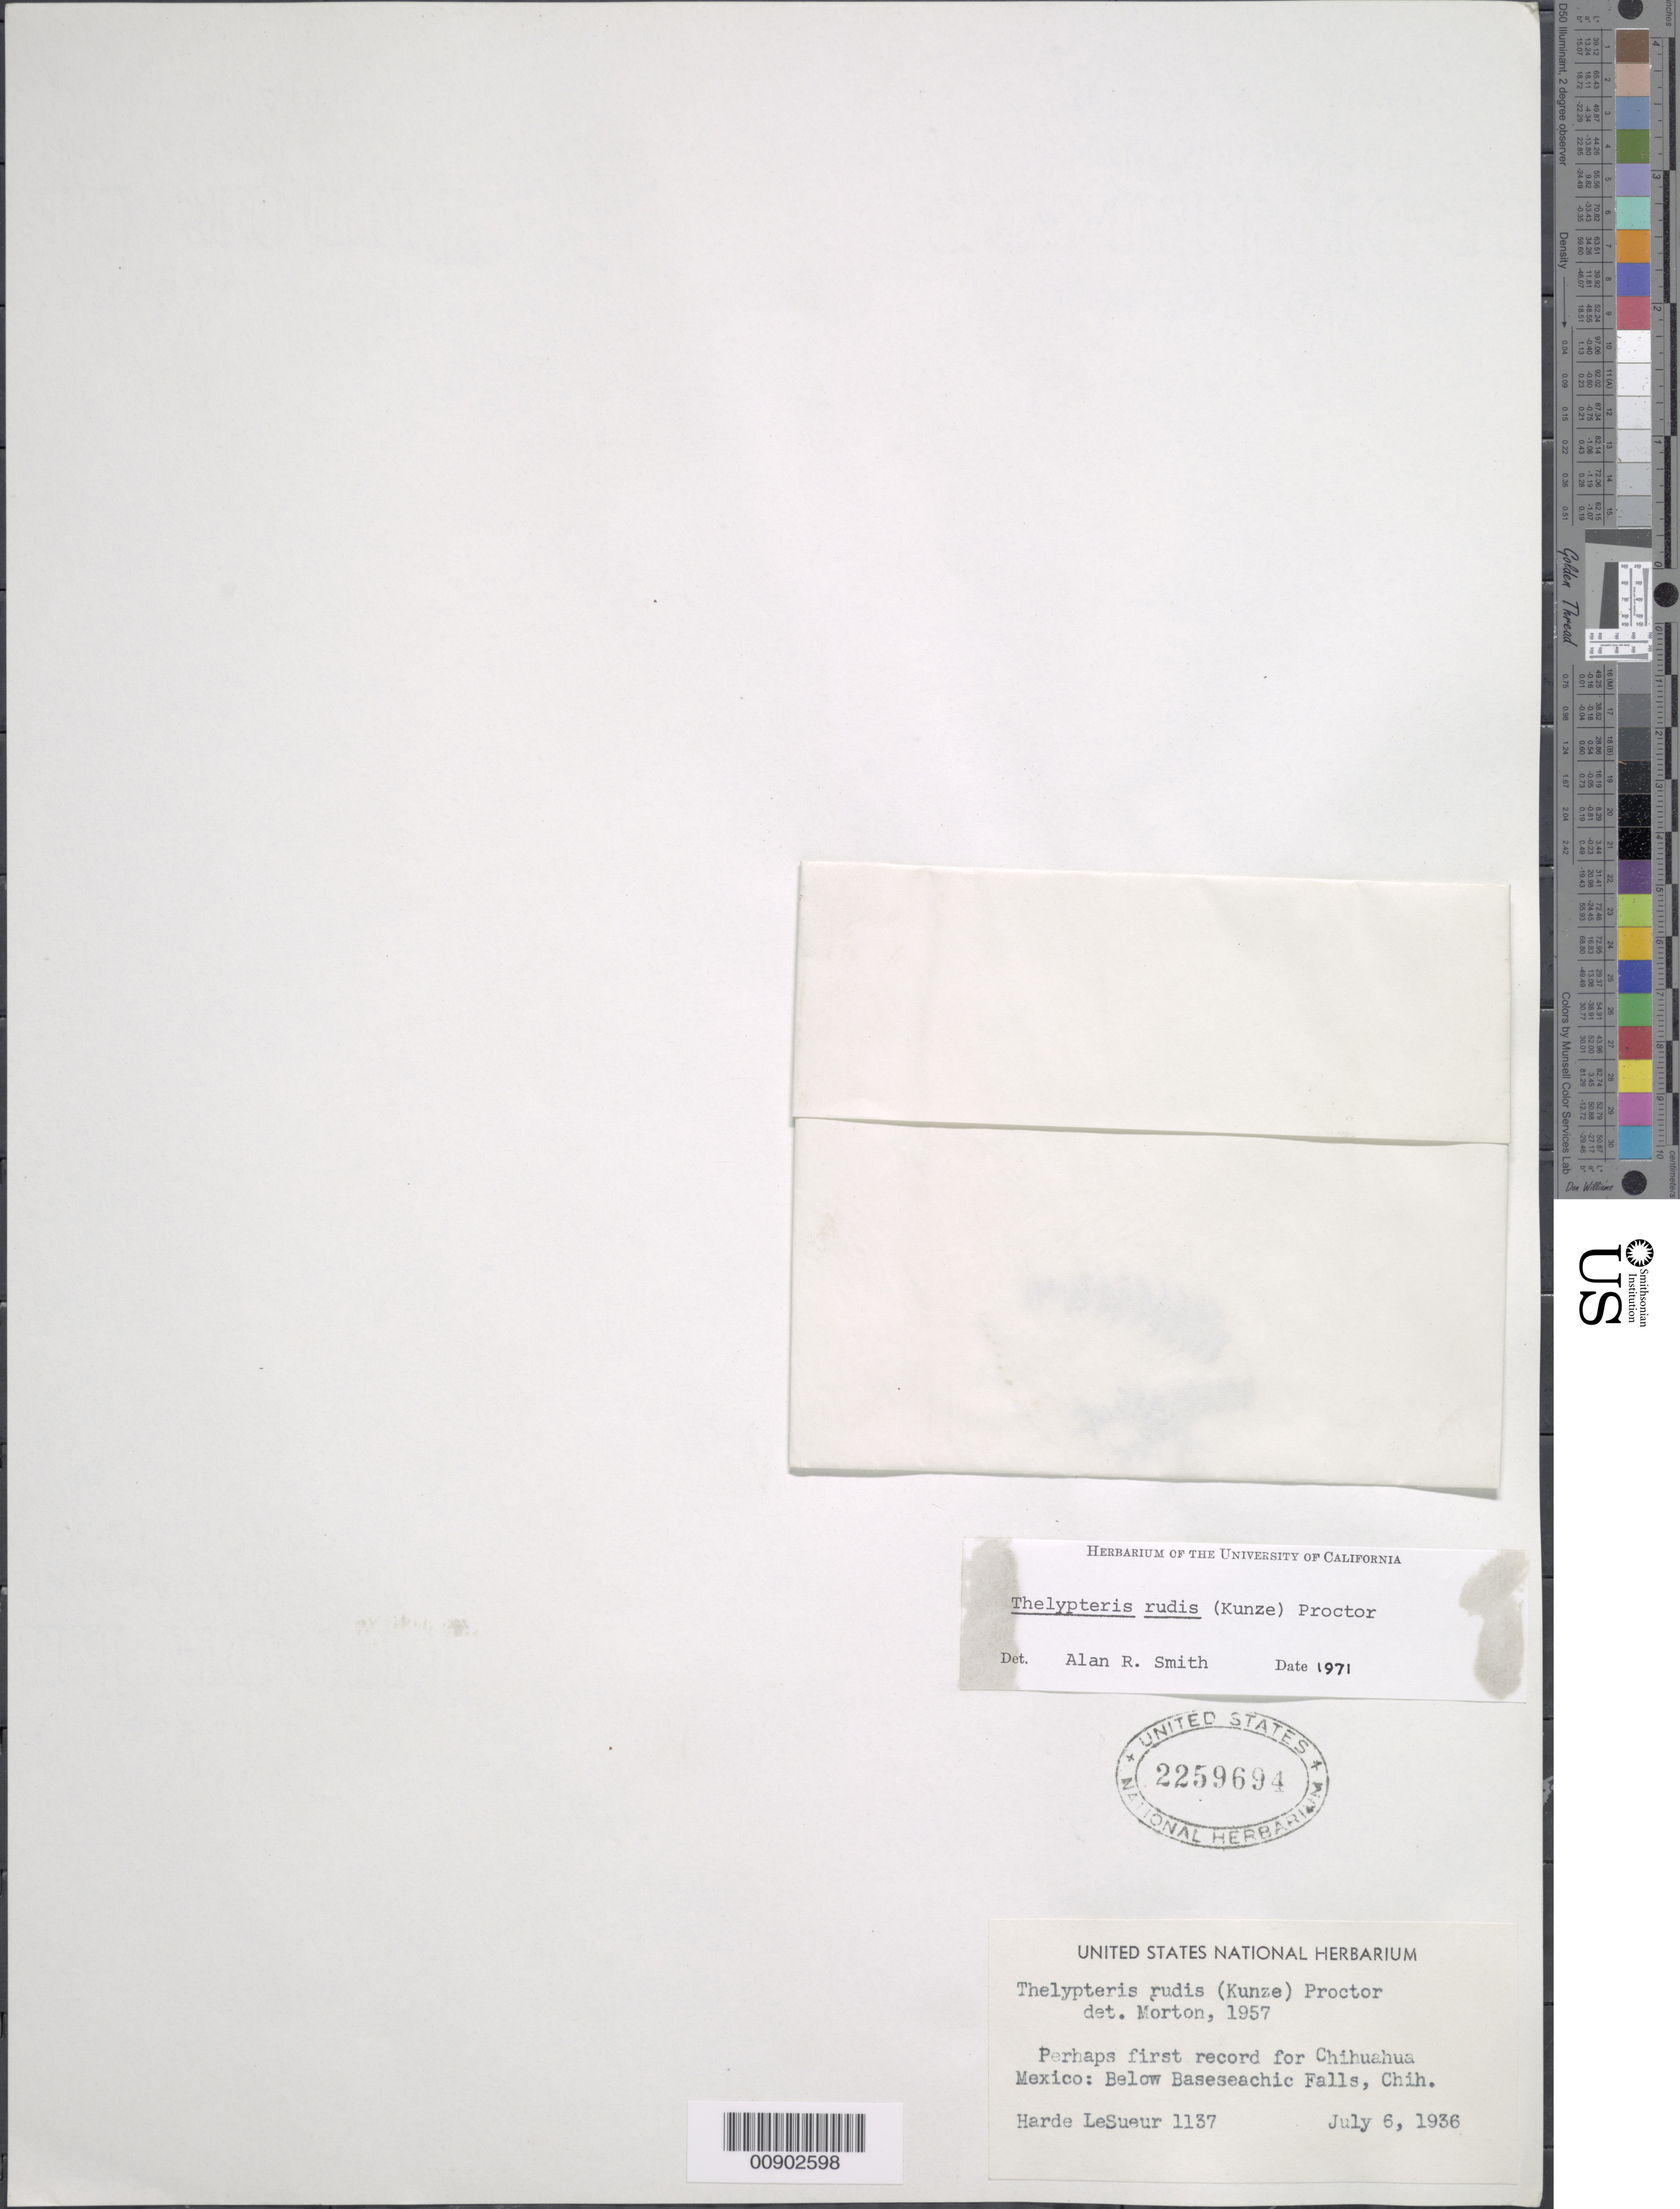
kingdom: Plantae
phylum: Tracheophyta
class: Polypodiopsida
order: Polypodiales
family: Thelypteridaceae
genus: Amauropelta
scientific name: Amauropelta rudis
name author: (Kunze) Pic. Serm.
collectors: D. H. LeSueur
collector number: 1137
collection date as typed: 06 Jul 1936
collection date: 1936-07-06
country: Mexico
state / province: Chihuahua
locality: Below Basaseachic Falls, Chihuahua.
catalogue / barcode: US 2259694